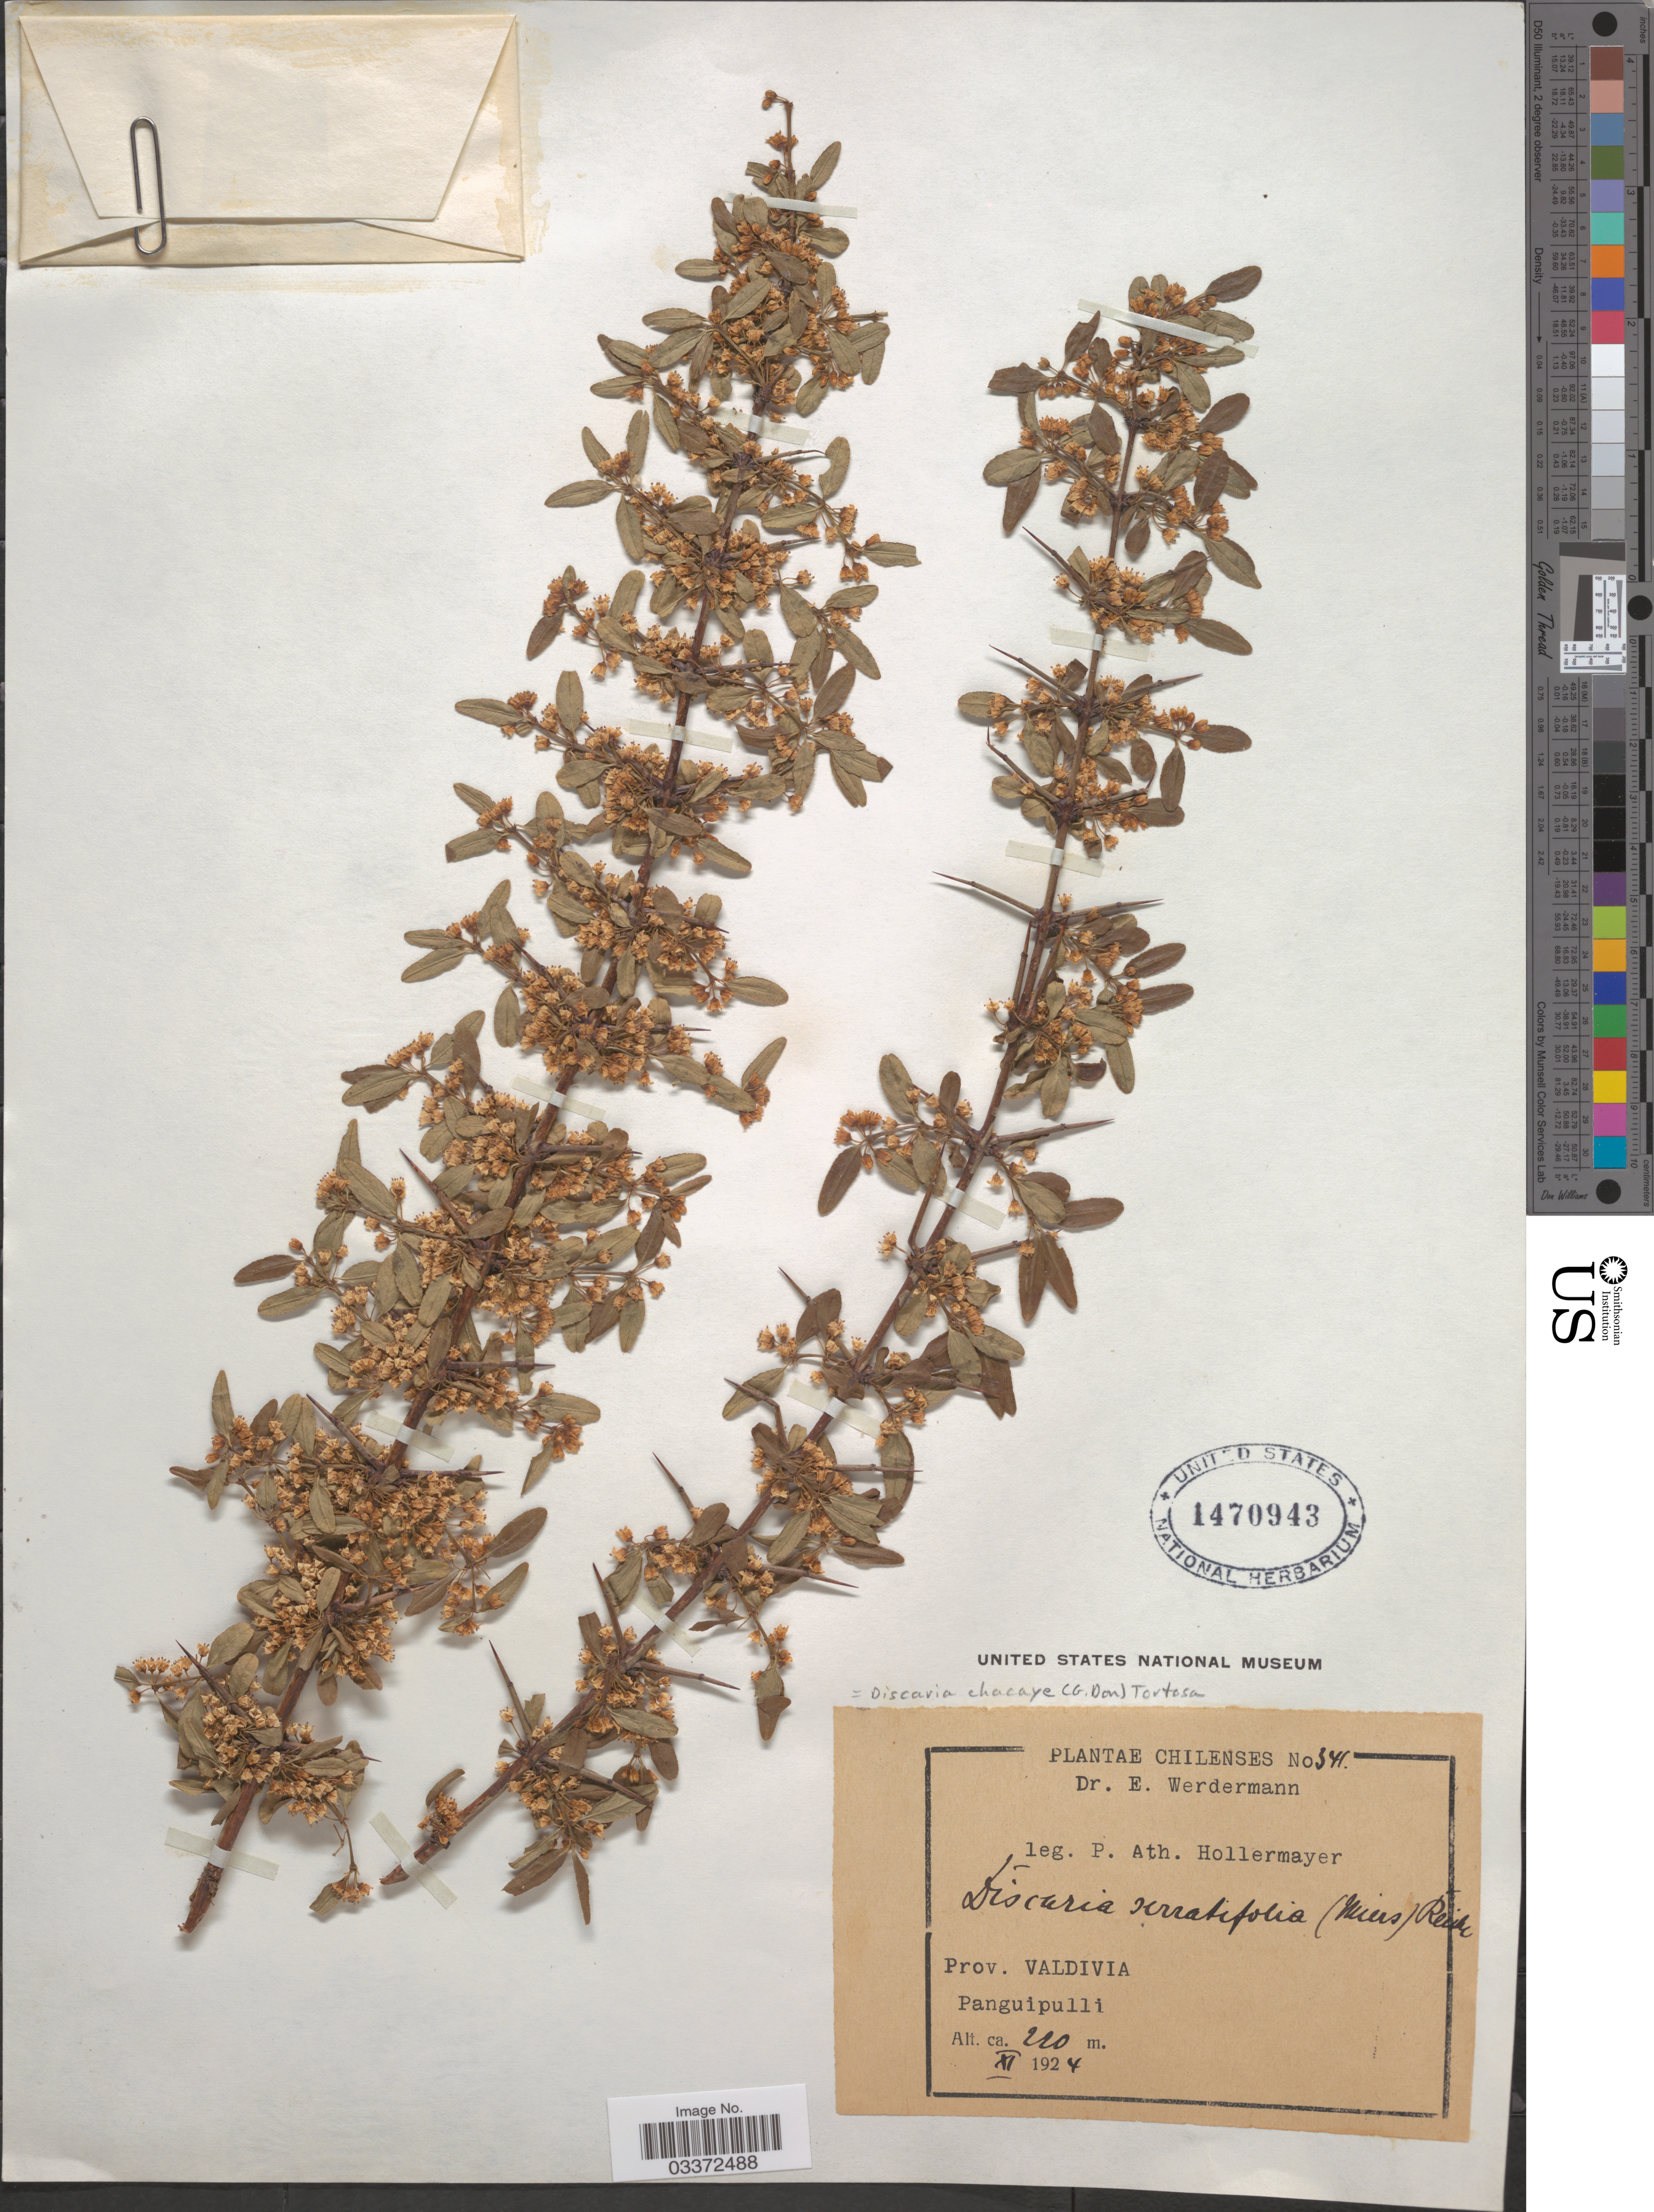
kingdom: Plantae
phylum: Tracheophyta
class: Magnoliopsida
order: Rosales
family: Rhamnaceae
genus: Discaria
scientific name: Discaria chacaye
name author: (G. Don) Tortosa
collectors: P. Hollermayer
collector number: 341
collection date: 1924-11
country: Chile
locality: Prov. Valdivia, Panguipulli.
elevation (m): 220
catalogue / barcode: US 1470943